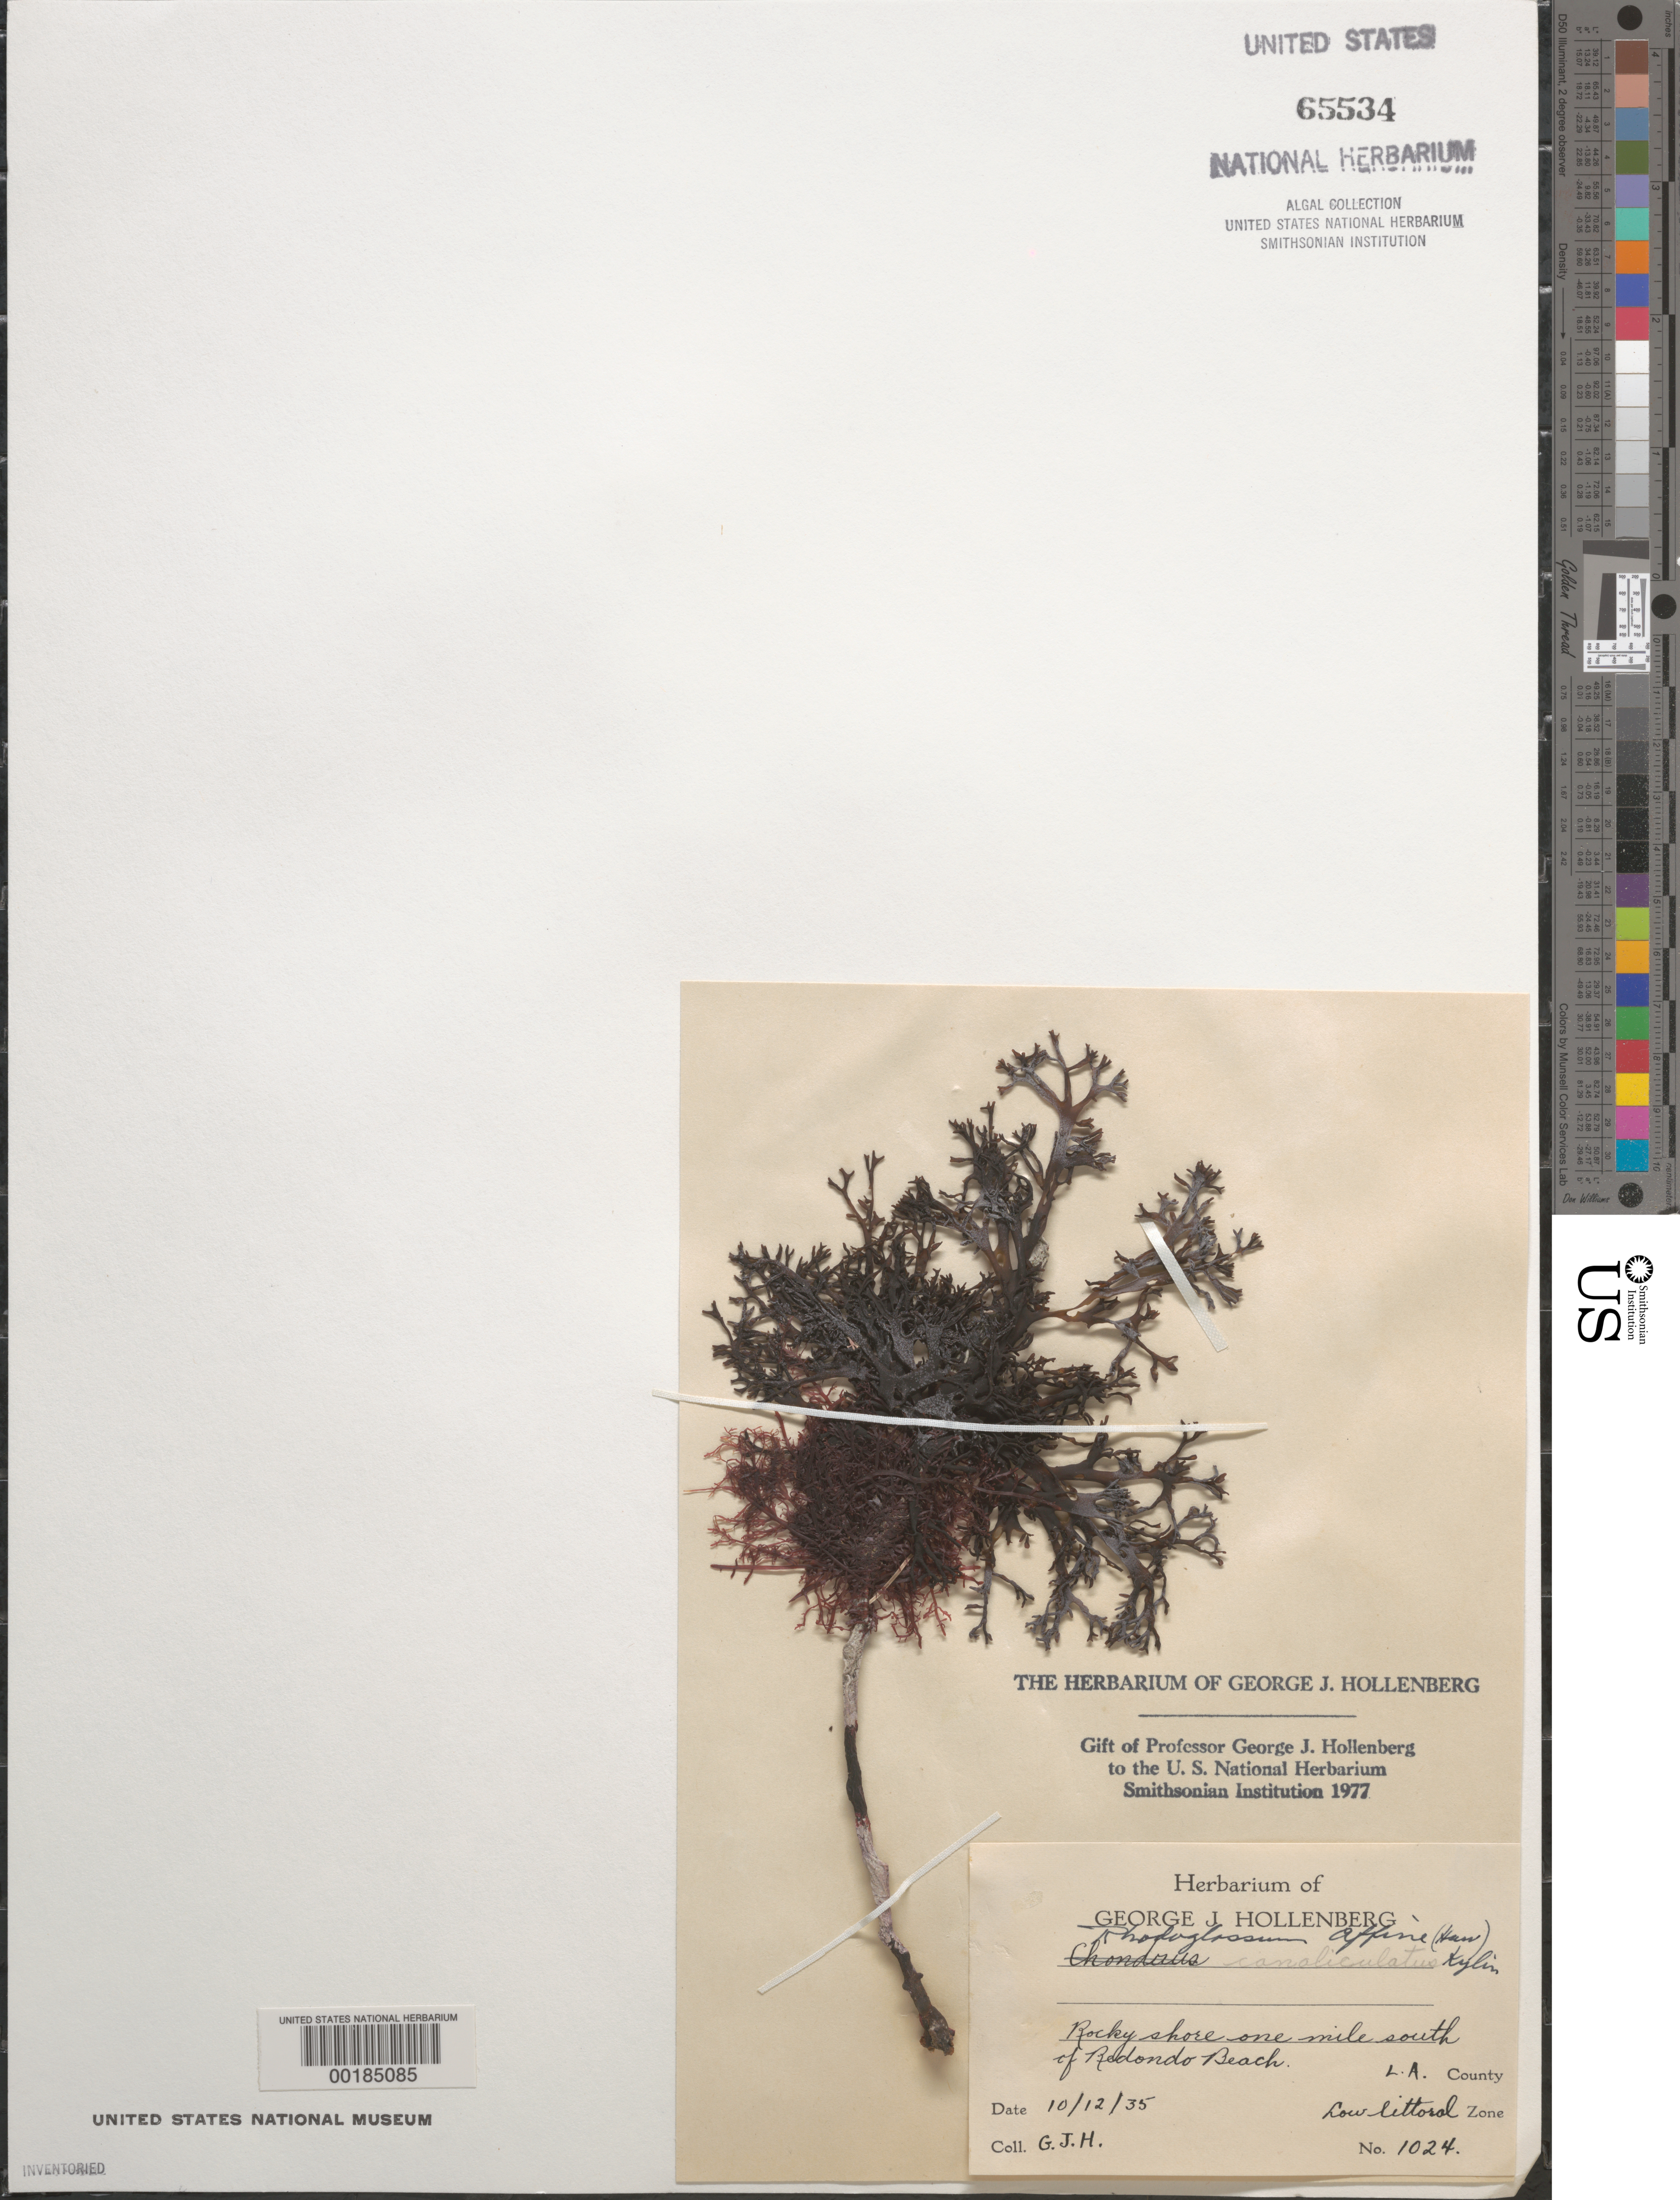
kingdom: Plantae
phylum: Rhodophyta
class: Florideophyceae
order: Gigartinales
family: Gigartinaceae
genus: Mazzaella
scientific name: Mazzaella affinis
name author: (Harvey) Fredericq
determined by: Algae name updating Project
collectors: G. Hollenberg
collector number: GJH 1024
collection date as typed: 12 Oct 1935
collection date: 1935-10-12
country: United States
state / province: California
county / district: Los Angeles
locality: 1 mile south of Redondo Beach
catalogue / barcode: US 65534